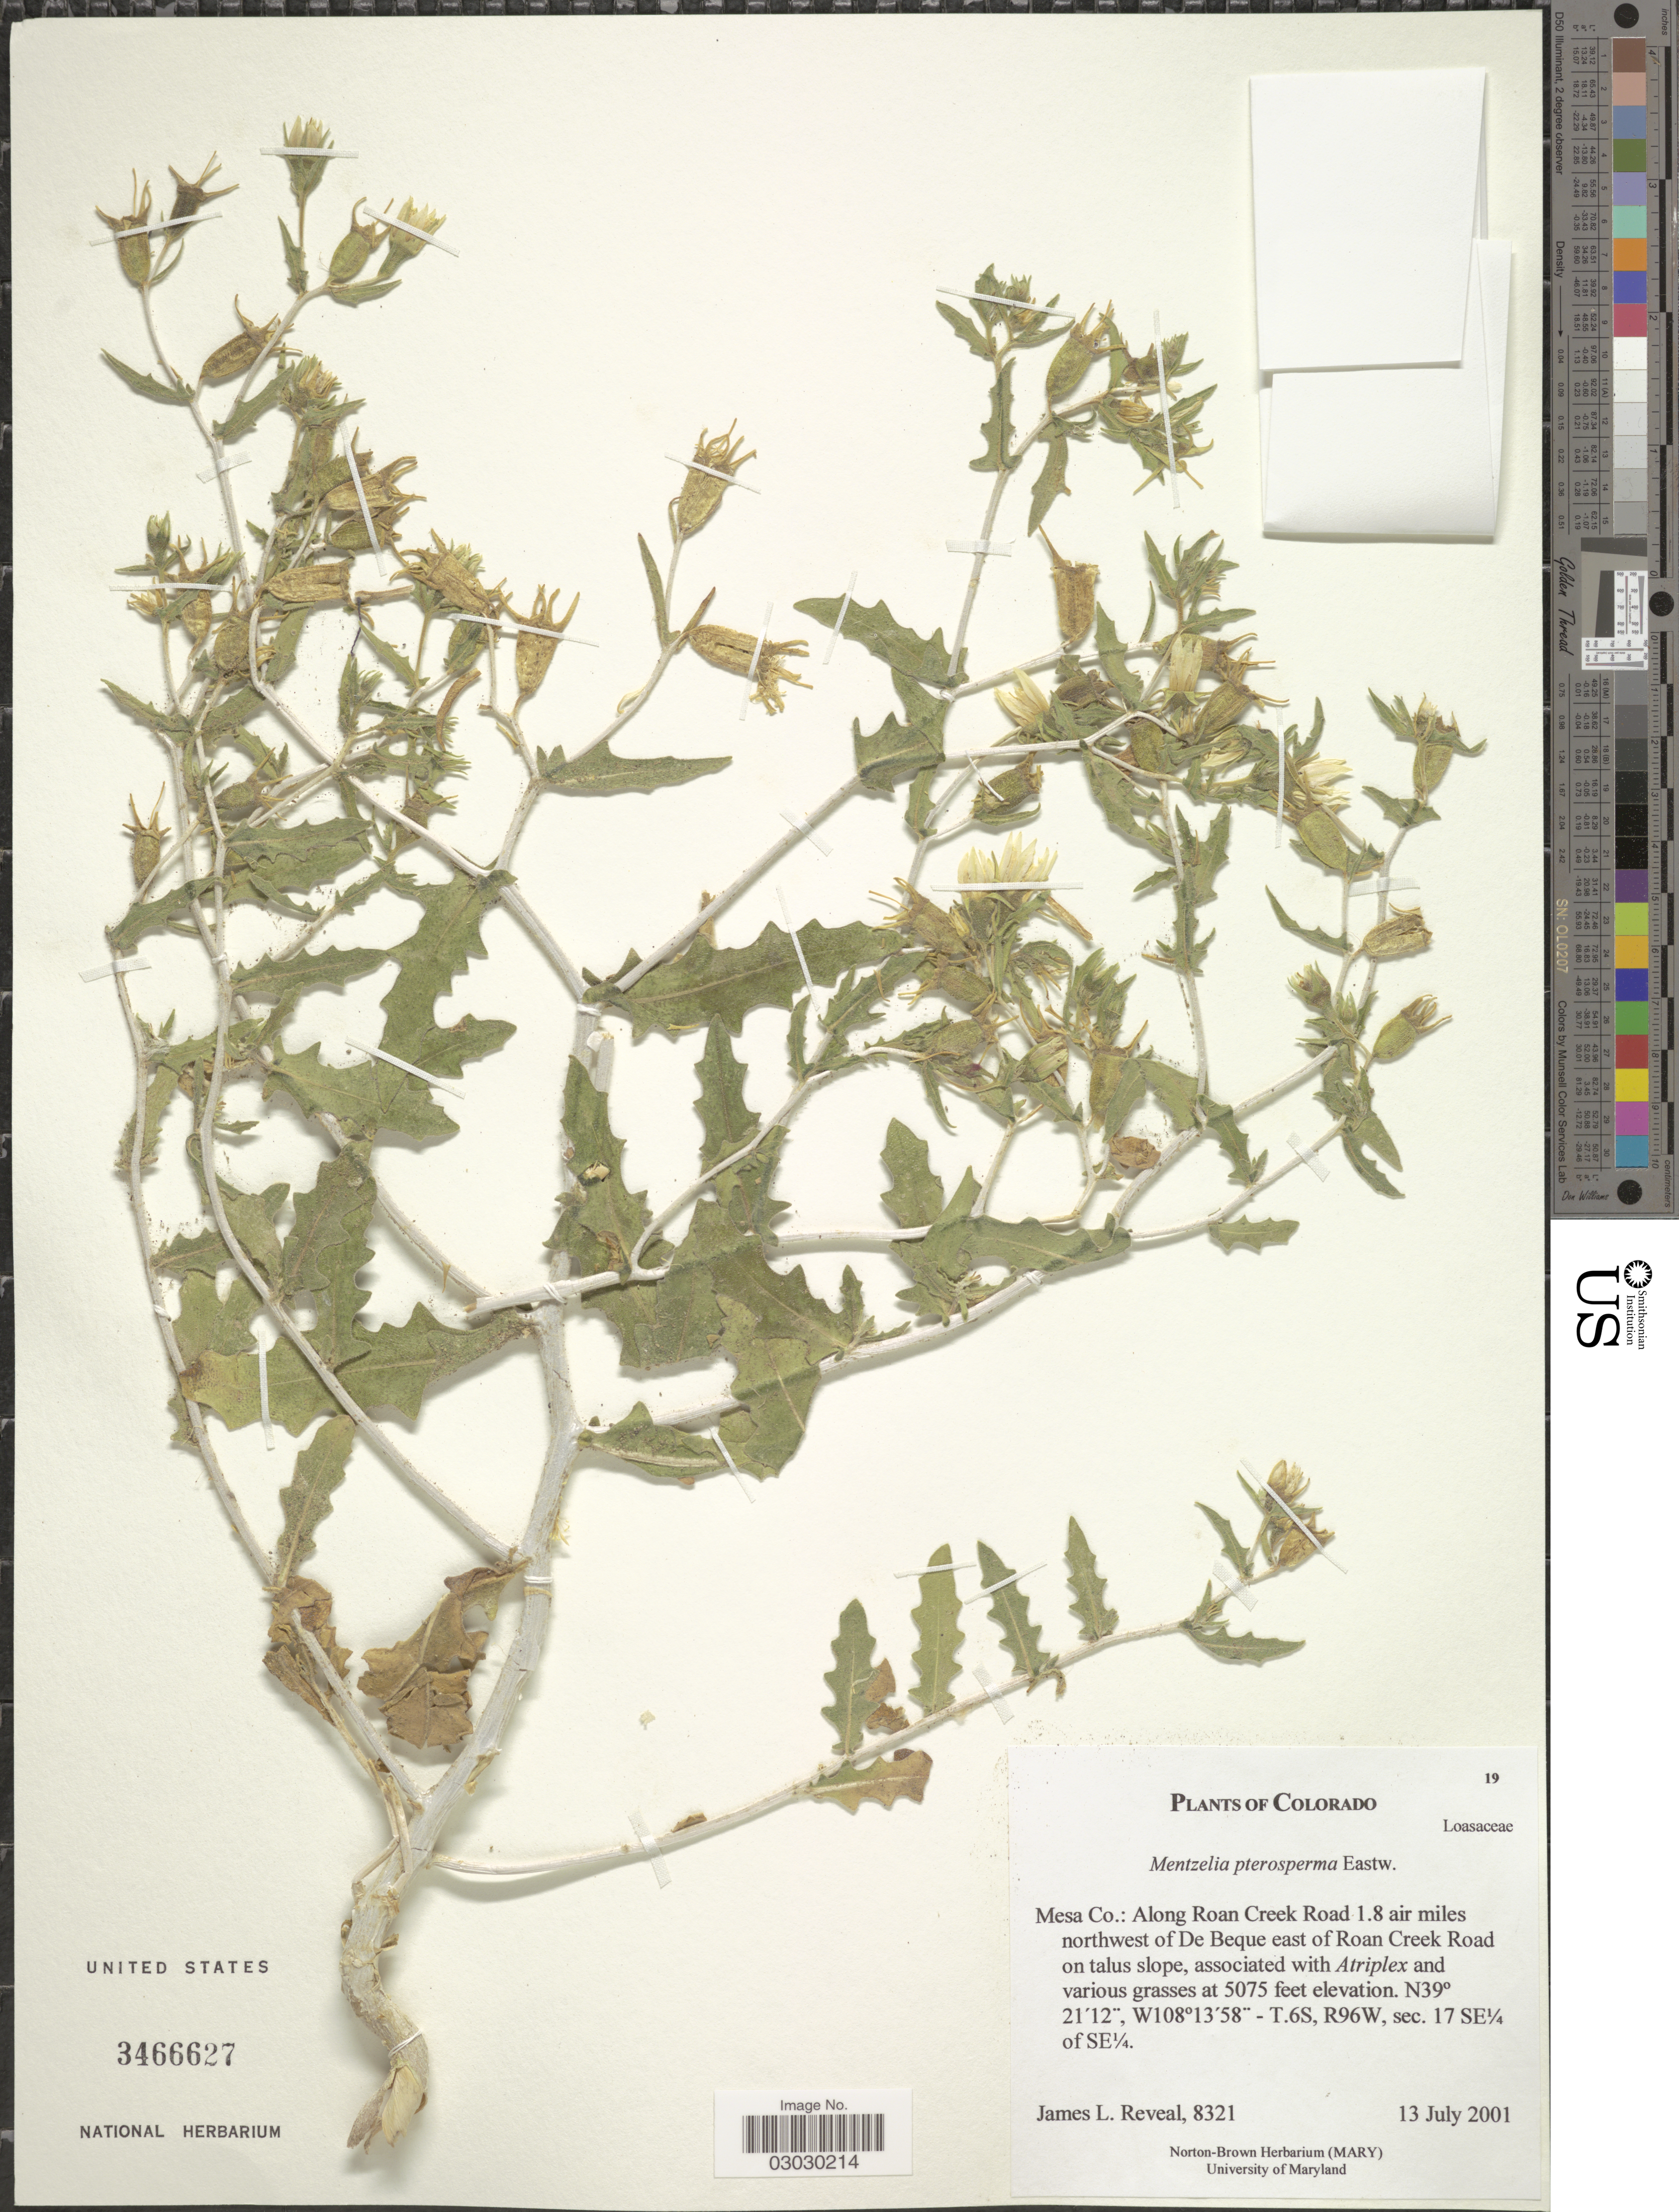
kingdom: Plantae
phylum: Tracheophyta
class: Magnoliopsida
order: Cornales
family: Loasaceae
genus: Mentzelia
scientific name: Mentzelia pterosperma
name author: Eastw.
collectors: J. L. Reveal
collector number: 8321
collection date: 2001-07-13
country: United States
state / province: Colorado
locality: Mesa Co.: Along Roan Creek Road 1.8 air miles northwest of De Beque east of Roan Creek Road on talus slope, T.6S, R96W, sec. 17 SE¼ of SE¼.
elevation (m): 1547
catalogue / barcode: US 3466627